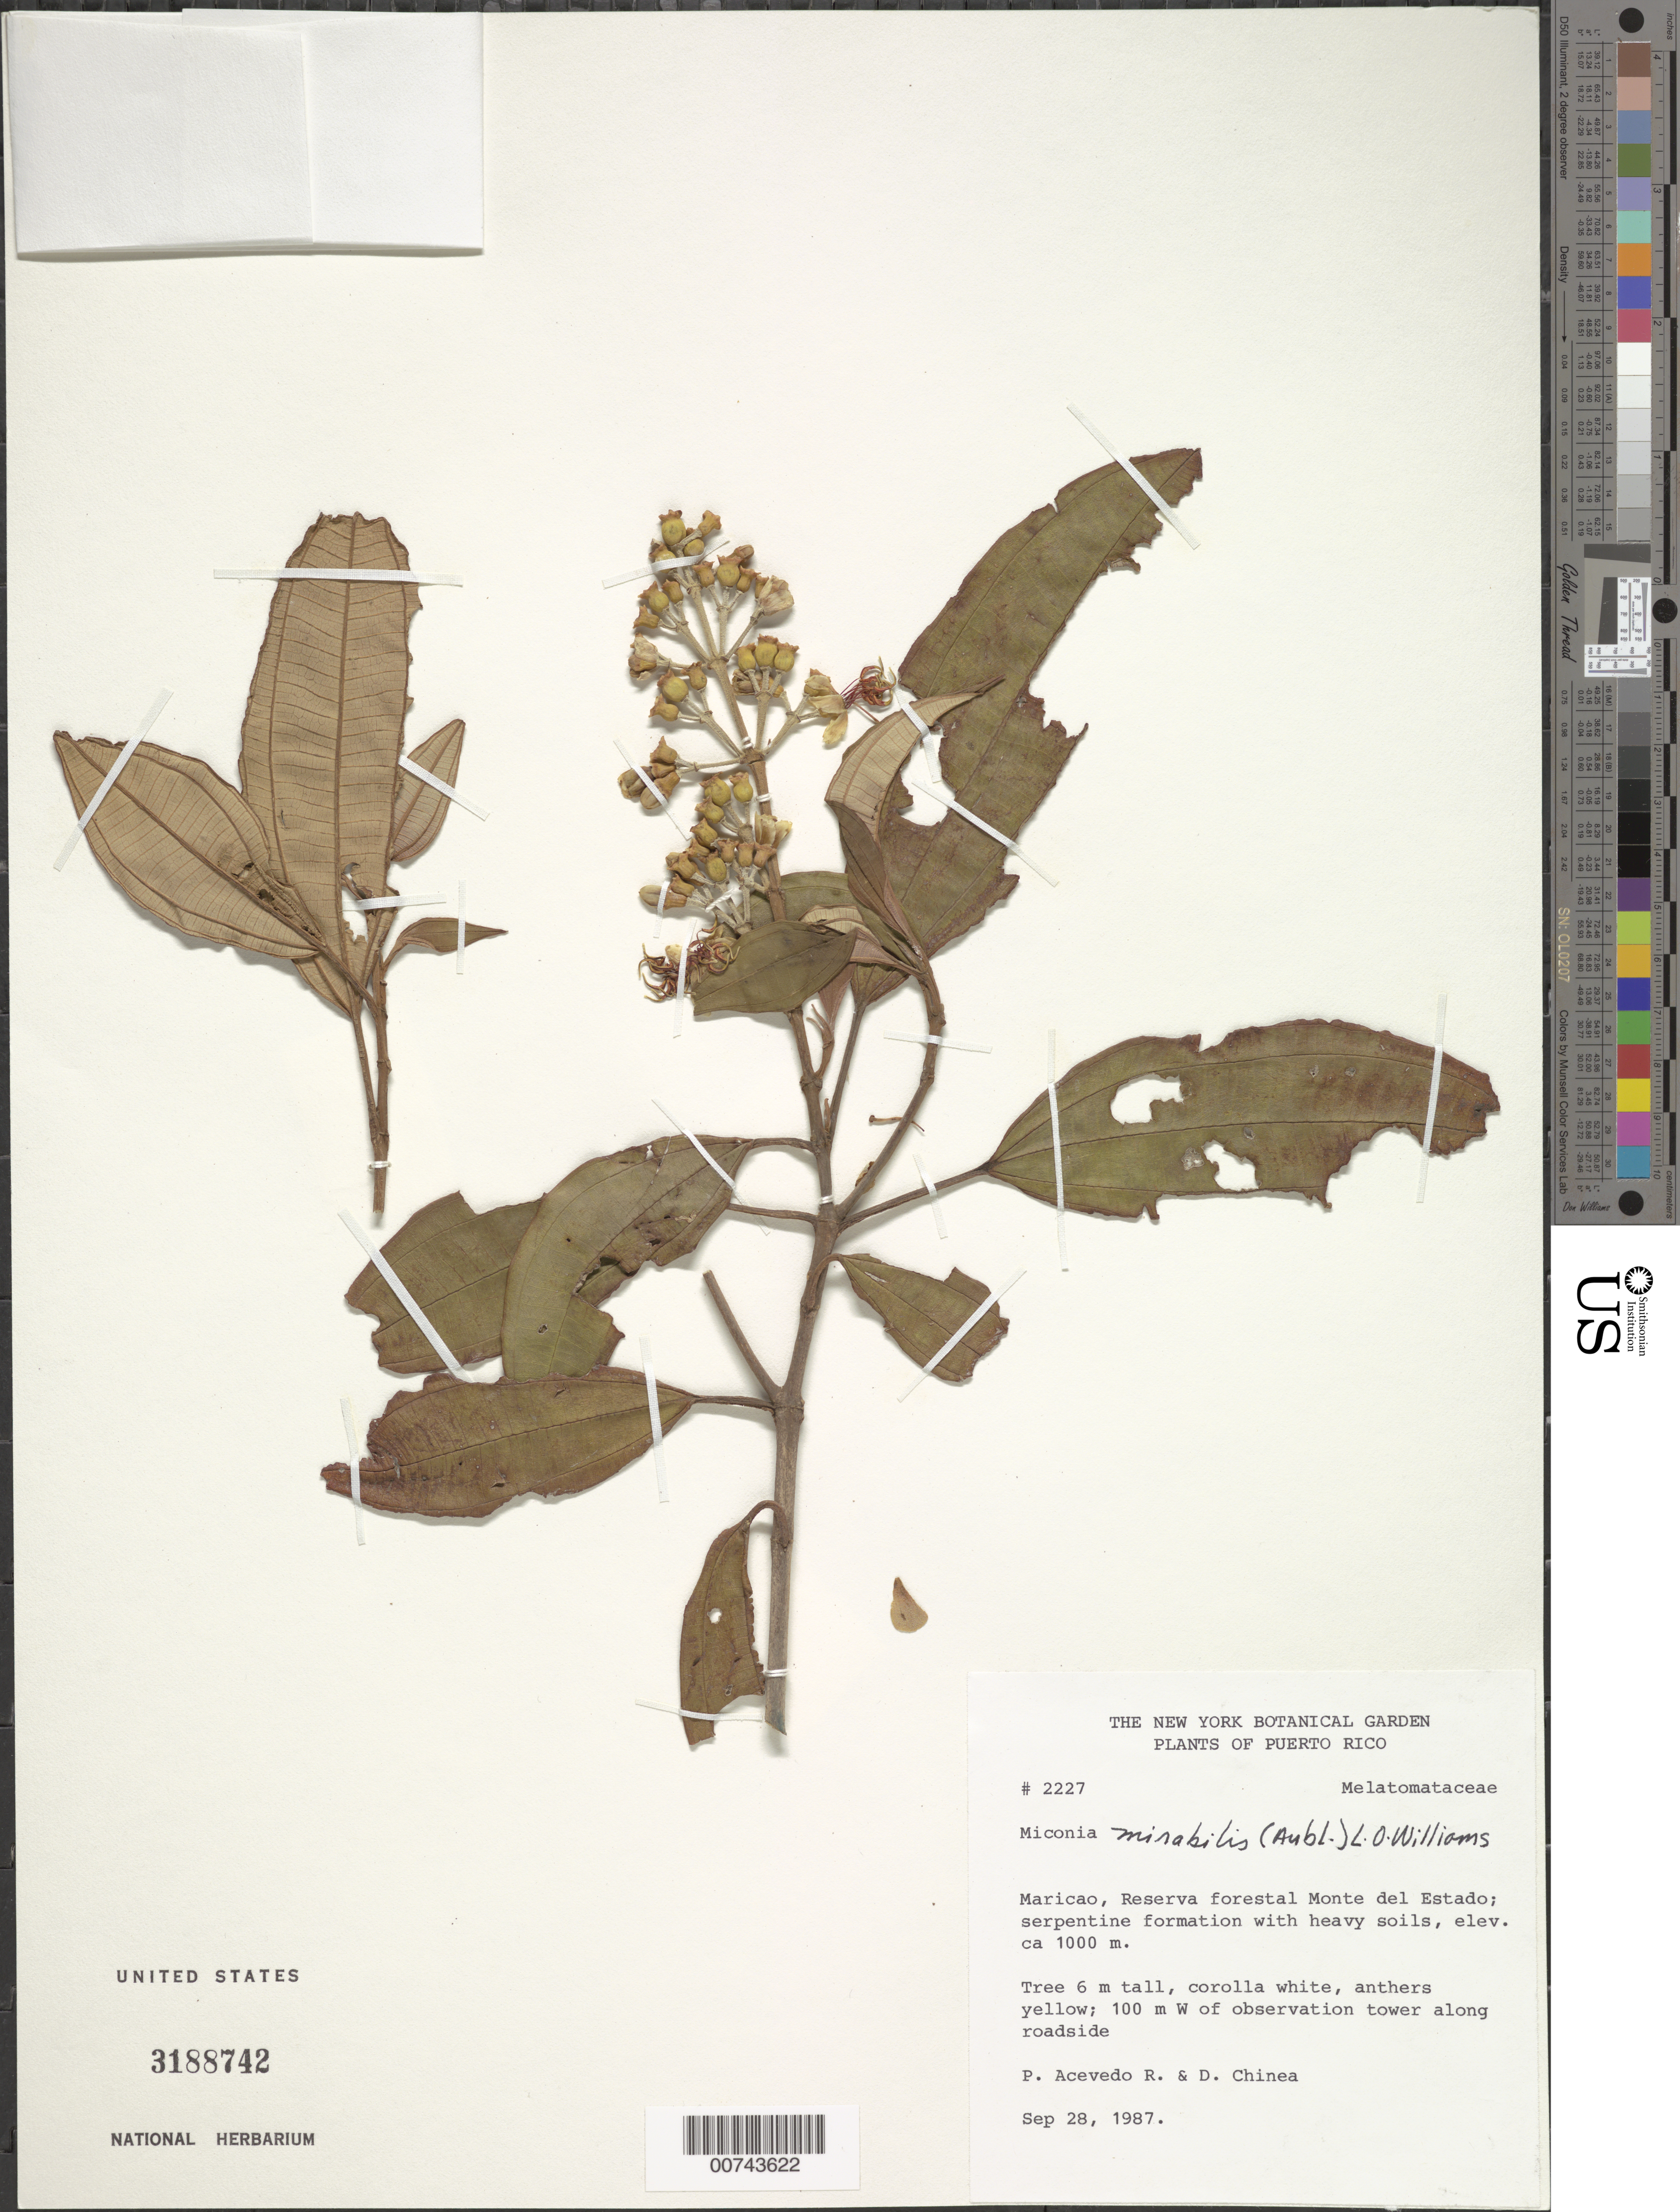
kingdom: Plantae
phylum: Tracheophyta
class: Magnoliopsida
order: Myrtales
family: Melastomataceae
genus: Miconia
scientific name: Miconia mirabilis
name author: (Aubl.) L.O. Williams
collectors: P. Acevedo-Rodr. & D. Chinea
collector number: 2227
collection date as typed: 28 Sep 1987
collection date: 1987-09-28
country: Puerto Rico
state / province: Maricao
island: Puerto Rico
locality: Maricao, Monte del Estado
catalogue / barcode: US 3188742